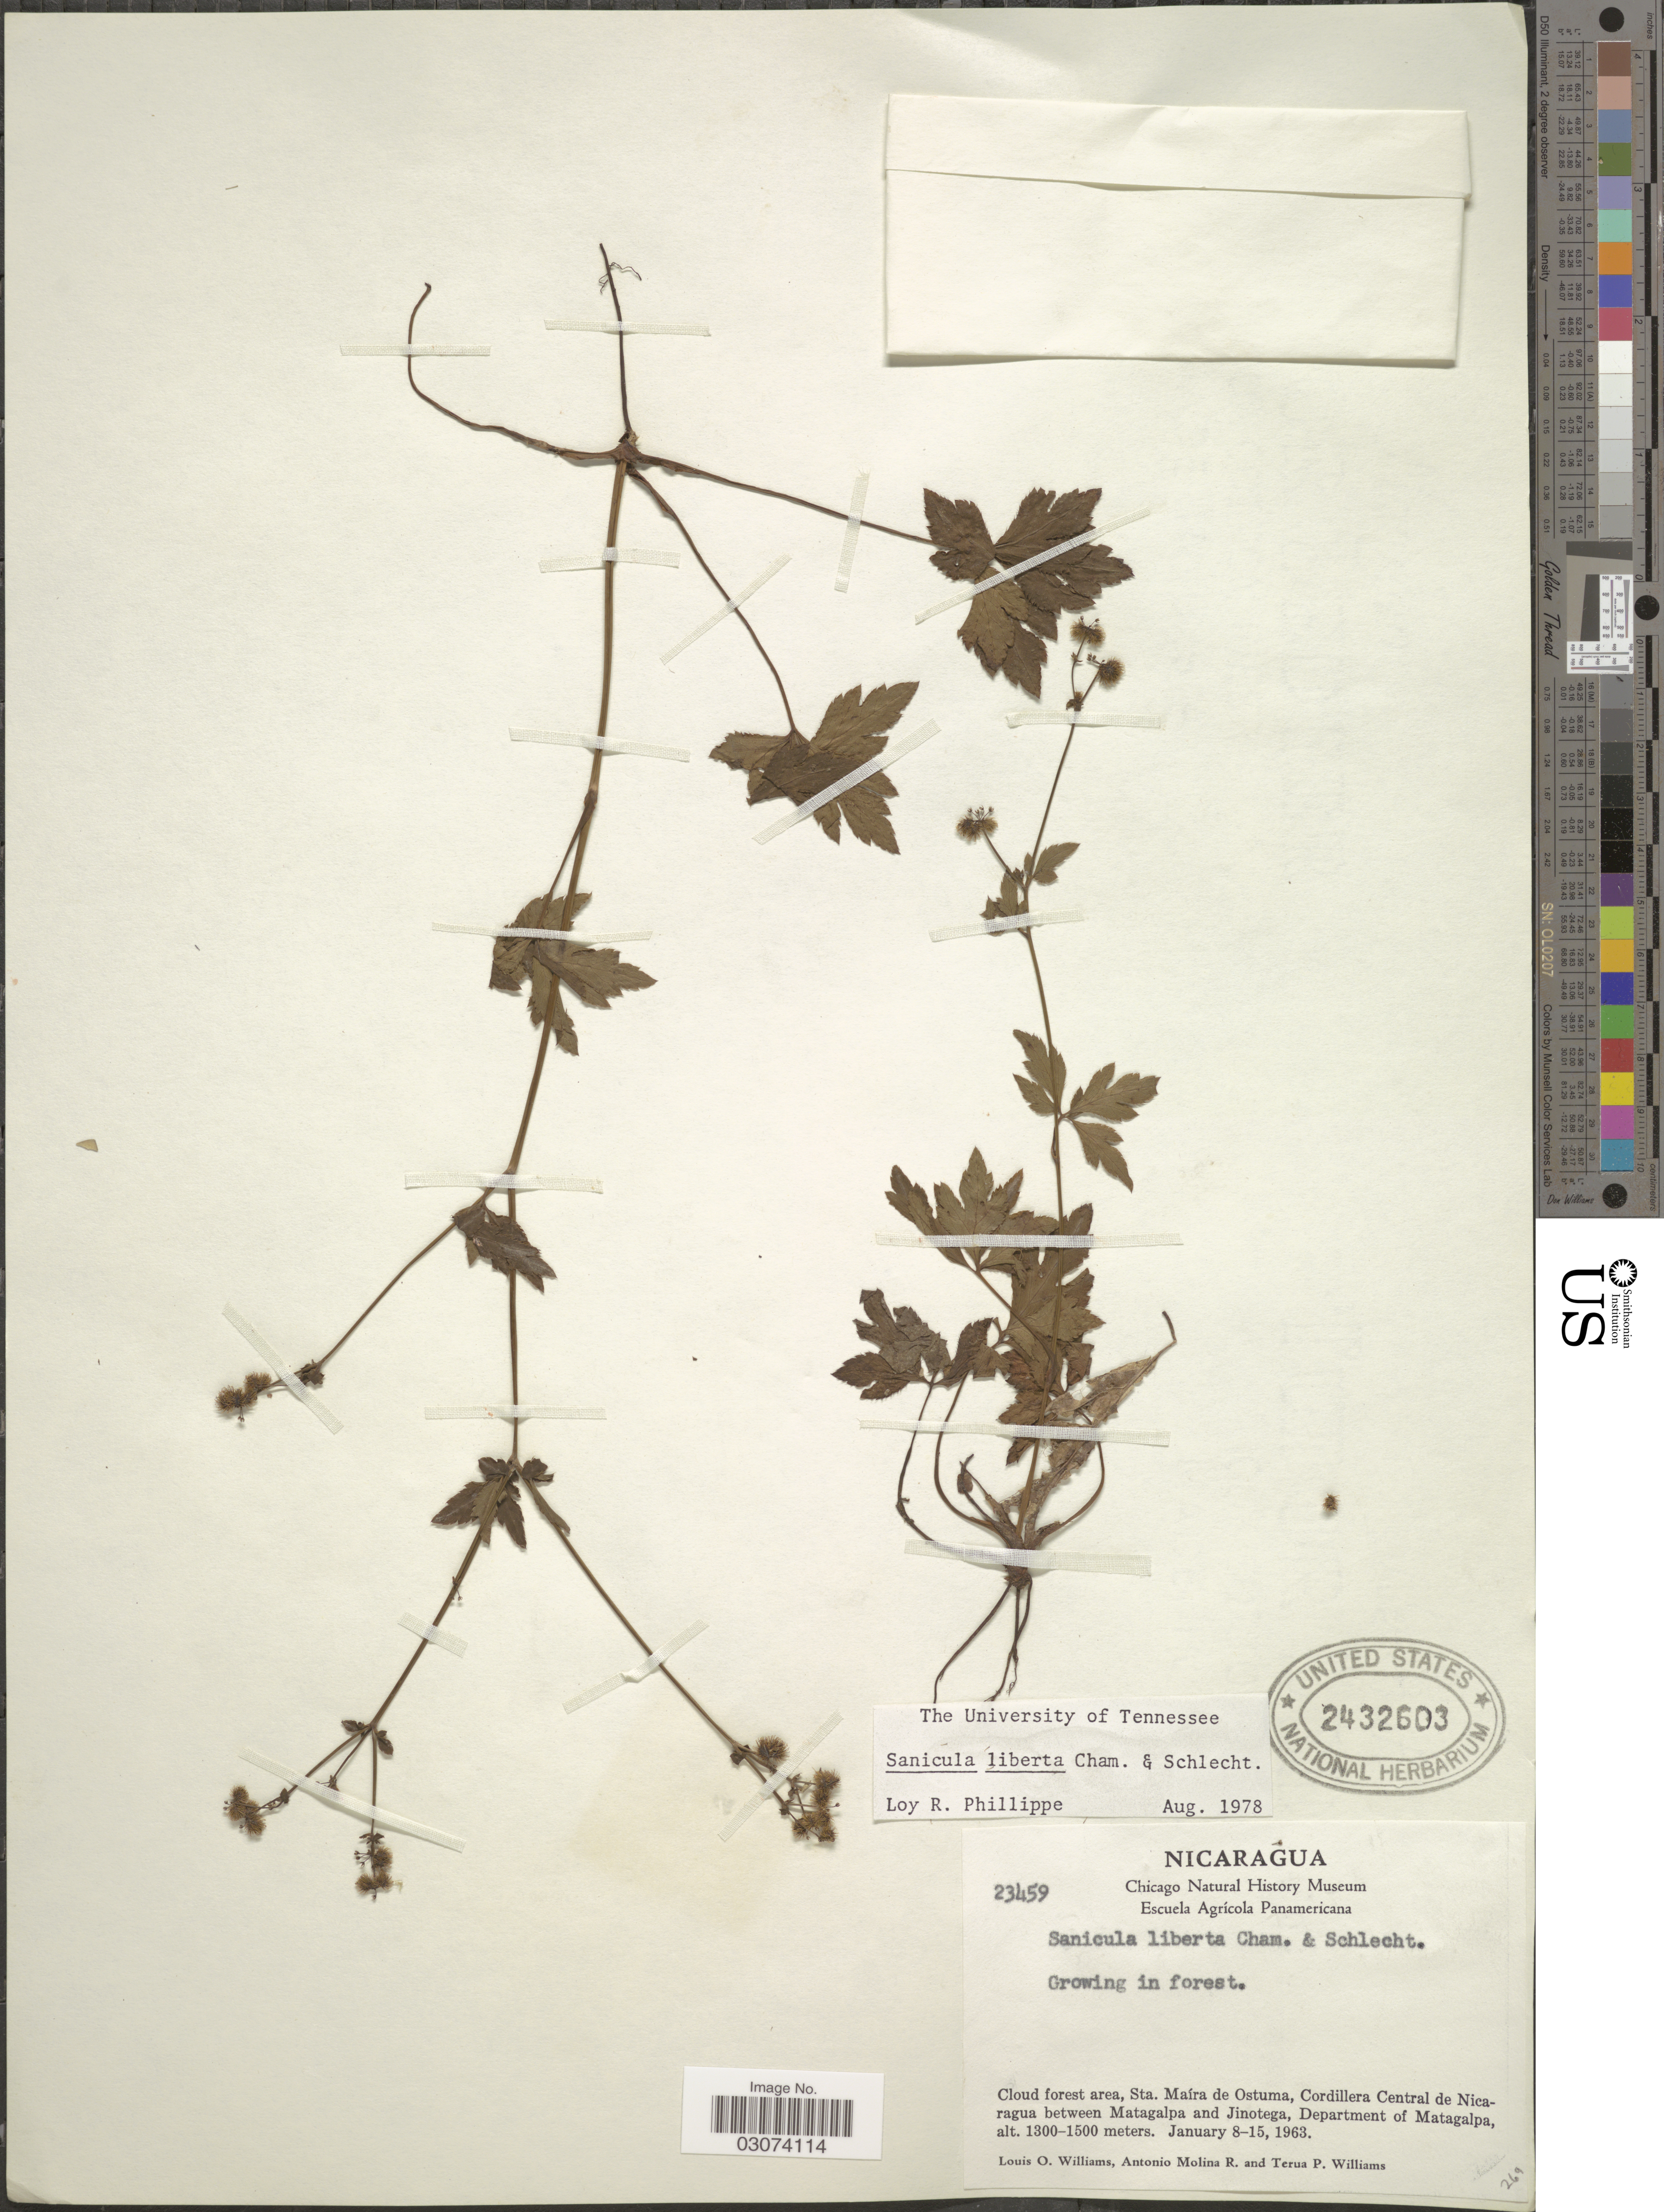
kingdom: Plantae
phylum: Tracheophyta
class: Magnoliopsida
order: Apiales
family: Apiaceae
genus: Sanicula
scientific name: Sanicula liberta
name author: Cham. & Schltdl.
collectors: L. O. Williams, A. Molina R. & T. Williams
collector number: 23459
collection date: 1963-01-08/1963-01-15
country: Nicaragua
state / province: Matagalpa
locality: Cloud forest area, Sta. María de Ostuma, Cordillera Central de Nicaragua between Matagalpa and Jinotega, Department of Matagalpa.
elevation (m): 1300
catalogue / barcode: US 2432603